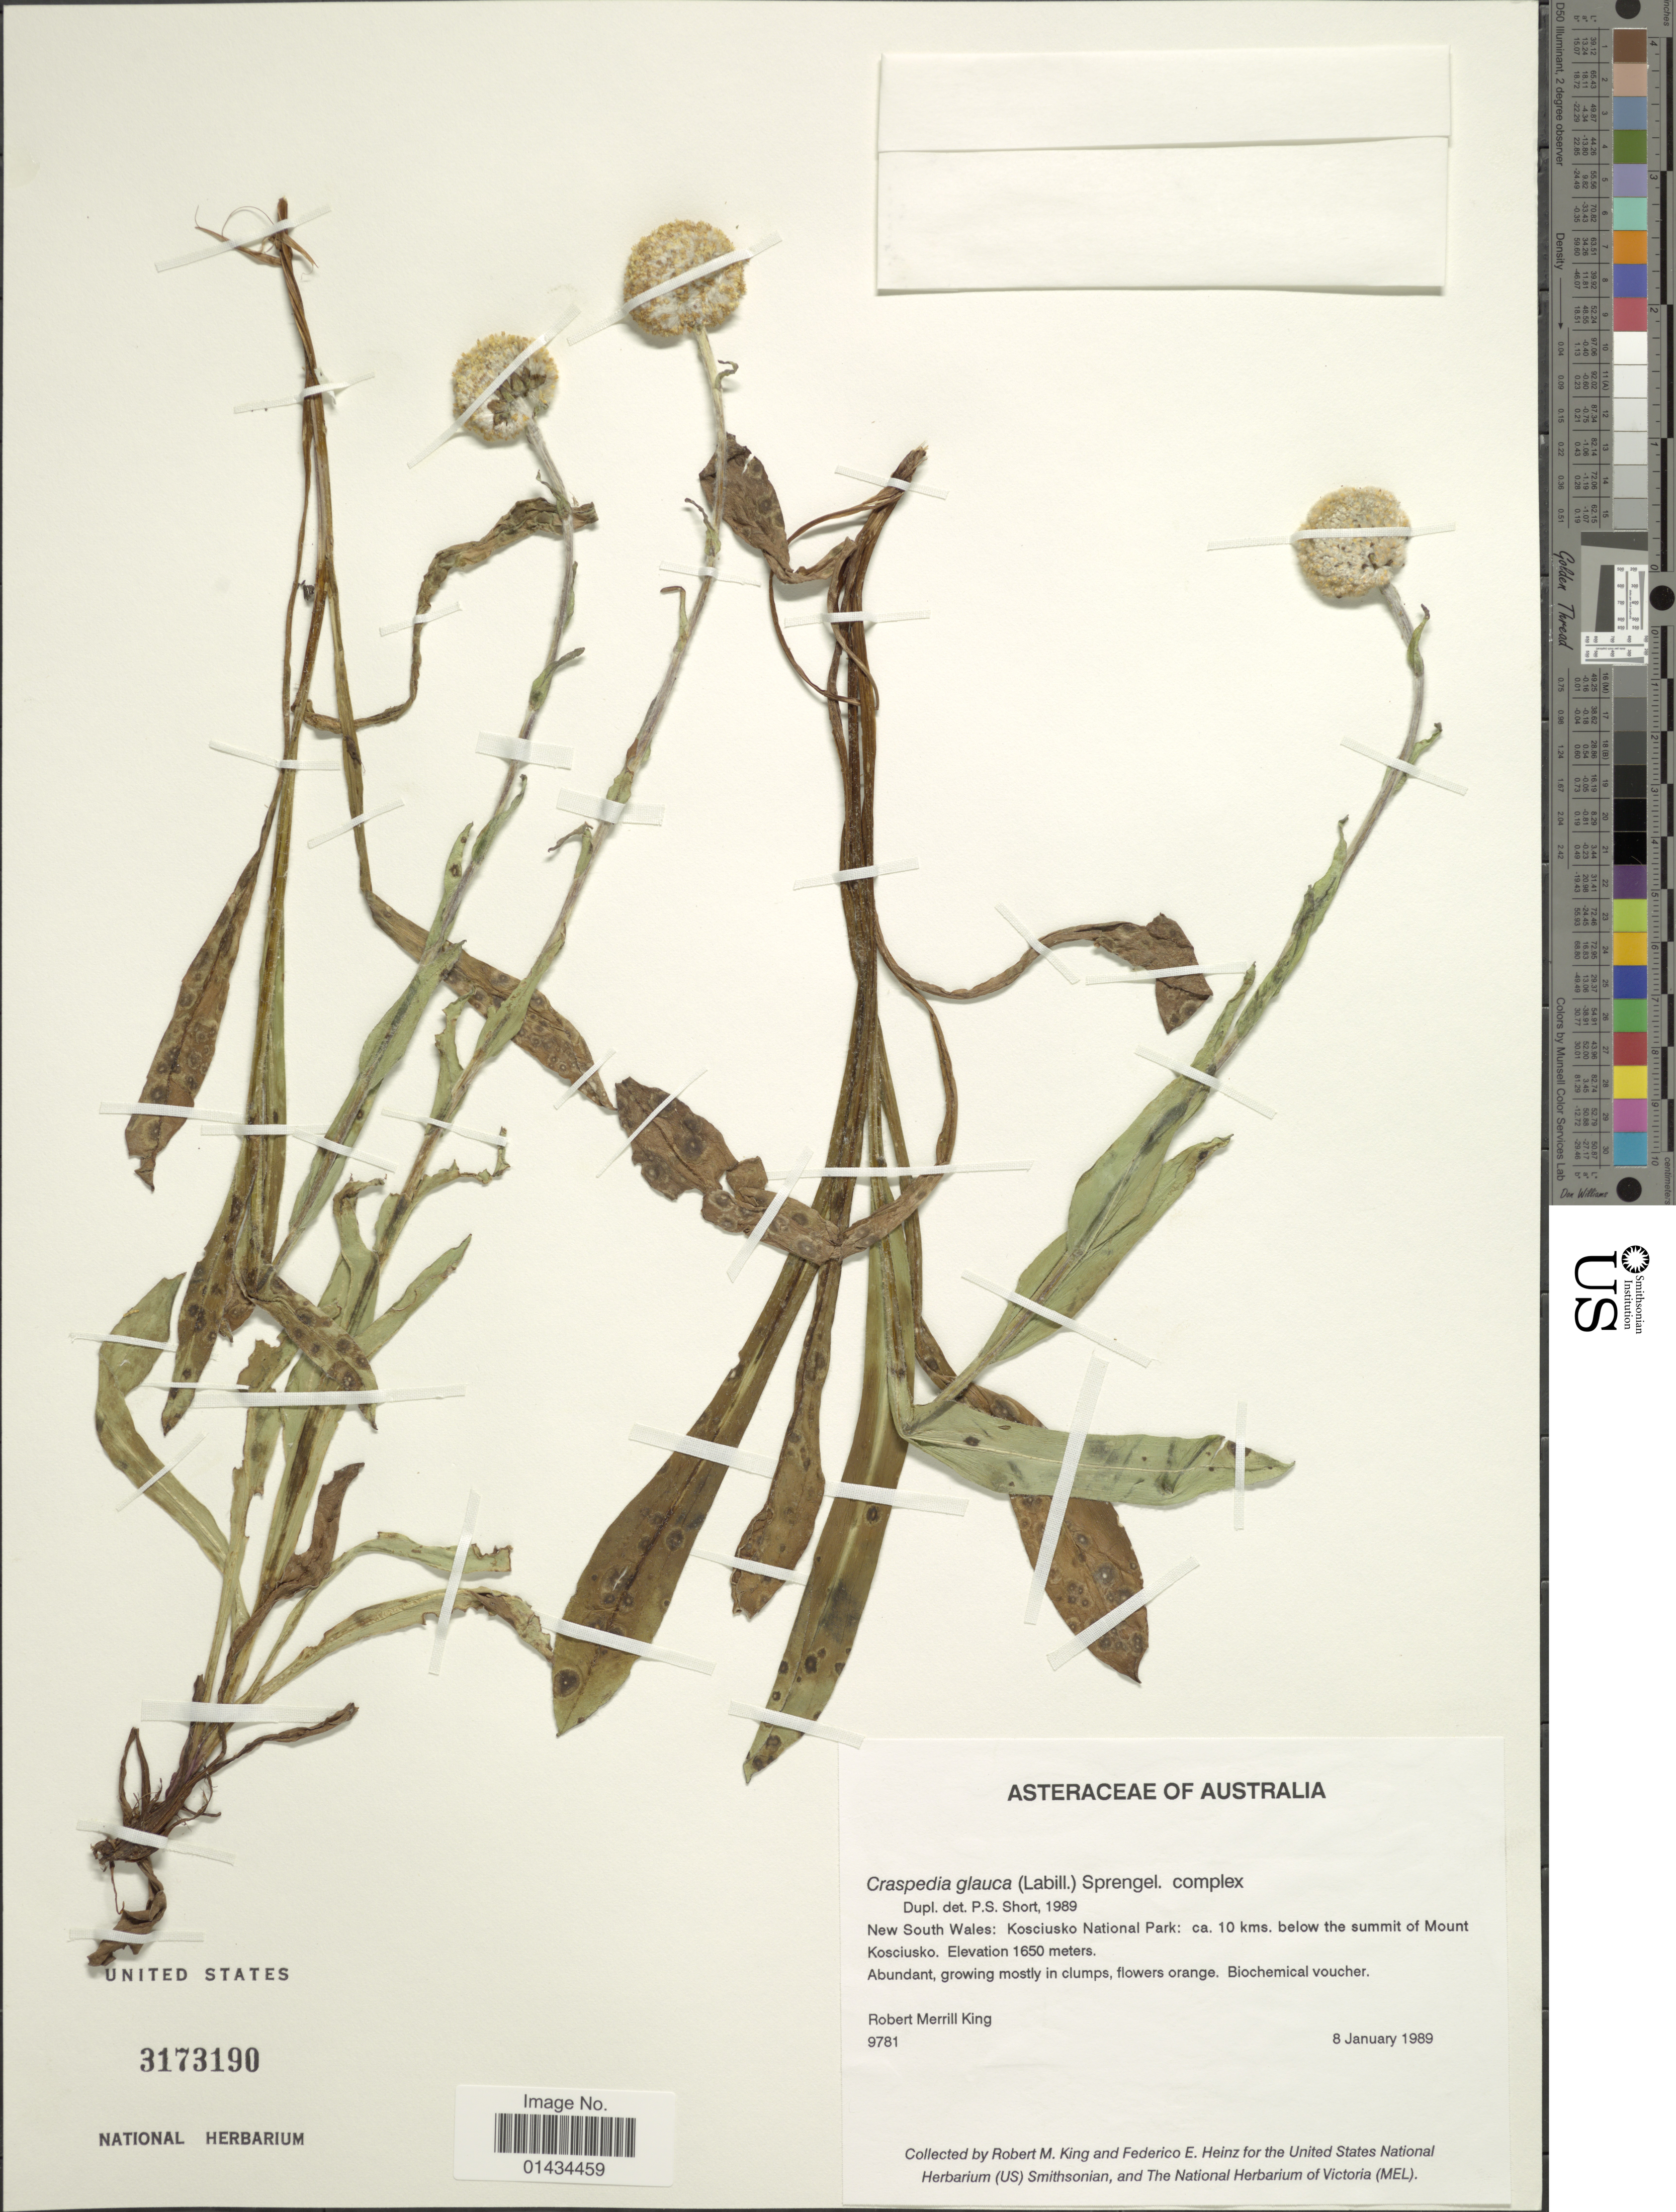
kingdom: Plantae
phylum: Tracheophyta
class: Magnoliopsida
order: Asterales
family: Asteraceae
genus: Craspedia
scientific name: Craspedia sp.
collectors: R. M. King & F. Heinz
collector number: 9781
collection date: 1989-01-08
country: Australia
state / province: New South Wales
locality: Kosciusko National Park: ca. 10 kms, below the summit of Mount Kosciusko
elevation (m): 1650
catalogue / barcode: US 3173190